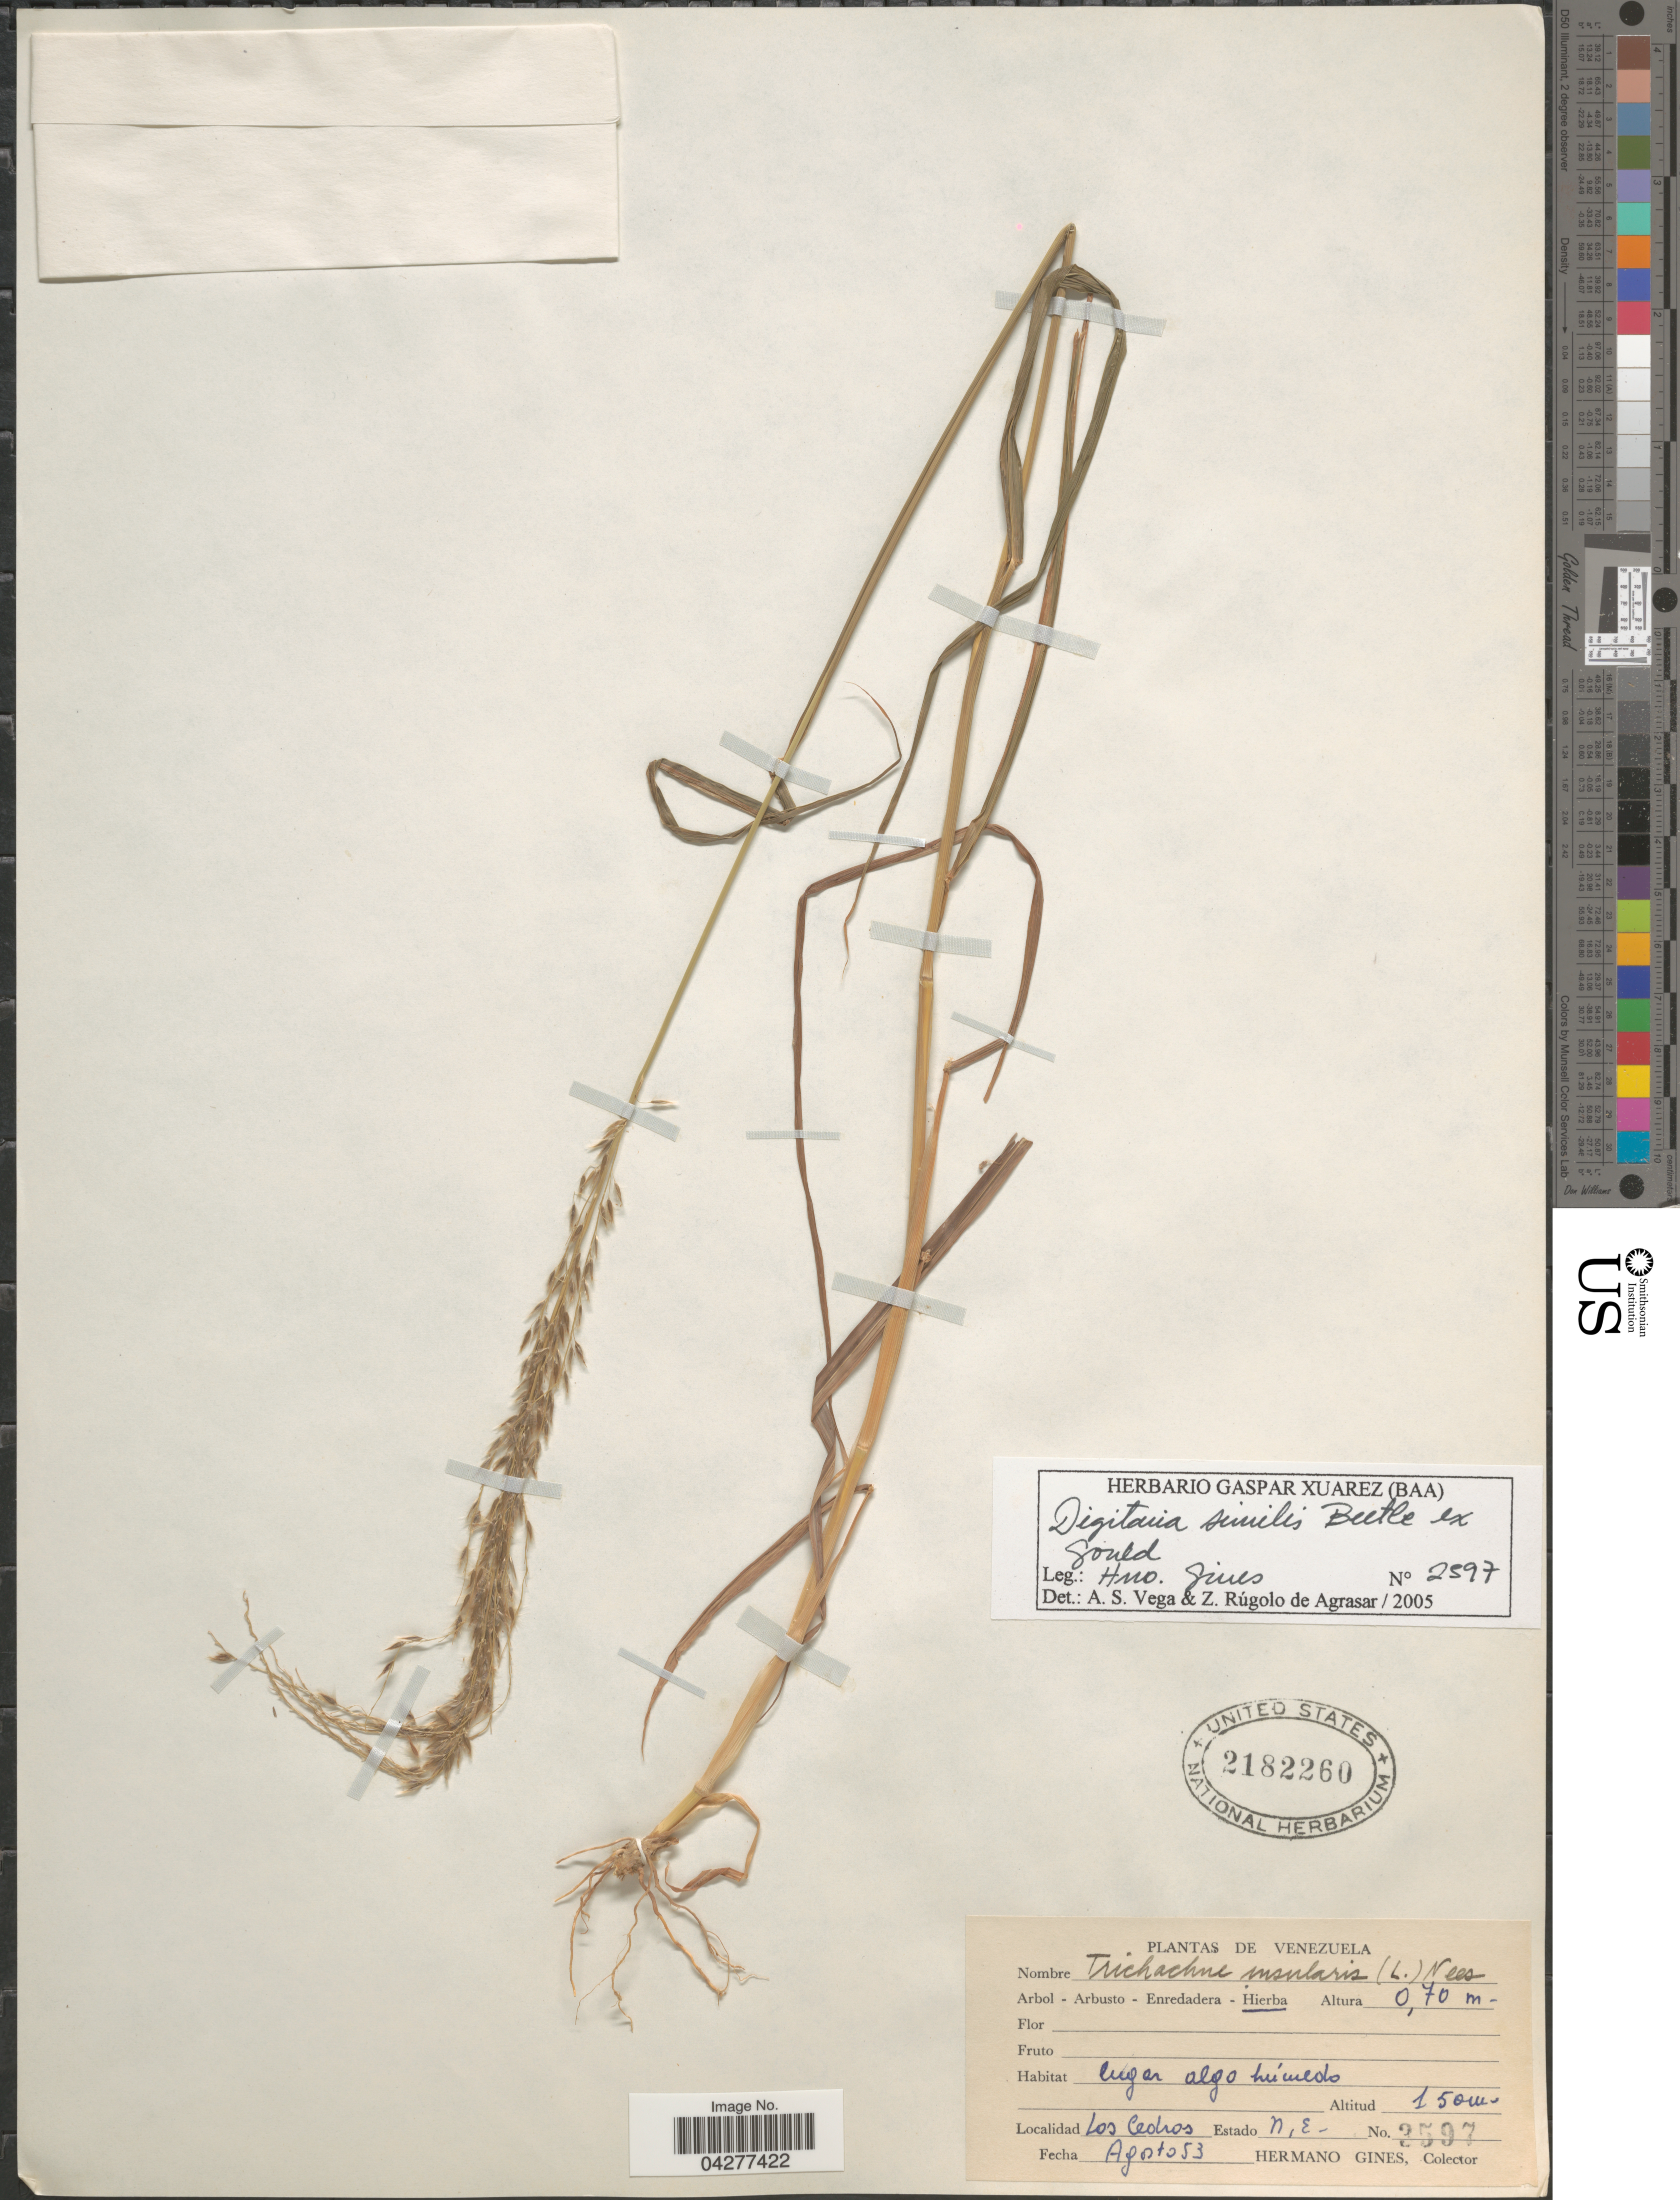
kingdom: Plantae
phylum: Tracheophyta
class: Liliopsida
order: Poales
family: Poaceae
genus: Digitaria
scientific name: Digitaria similis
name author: Beetle ex Gould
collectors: Bro. Gines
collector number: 3597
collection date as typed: Transcribed d/m/y: /8/53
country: Venezuela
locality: Lugar algo húmedo. Los Cedros. Estado N.E.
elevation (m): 150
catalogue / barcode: US 2182260